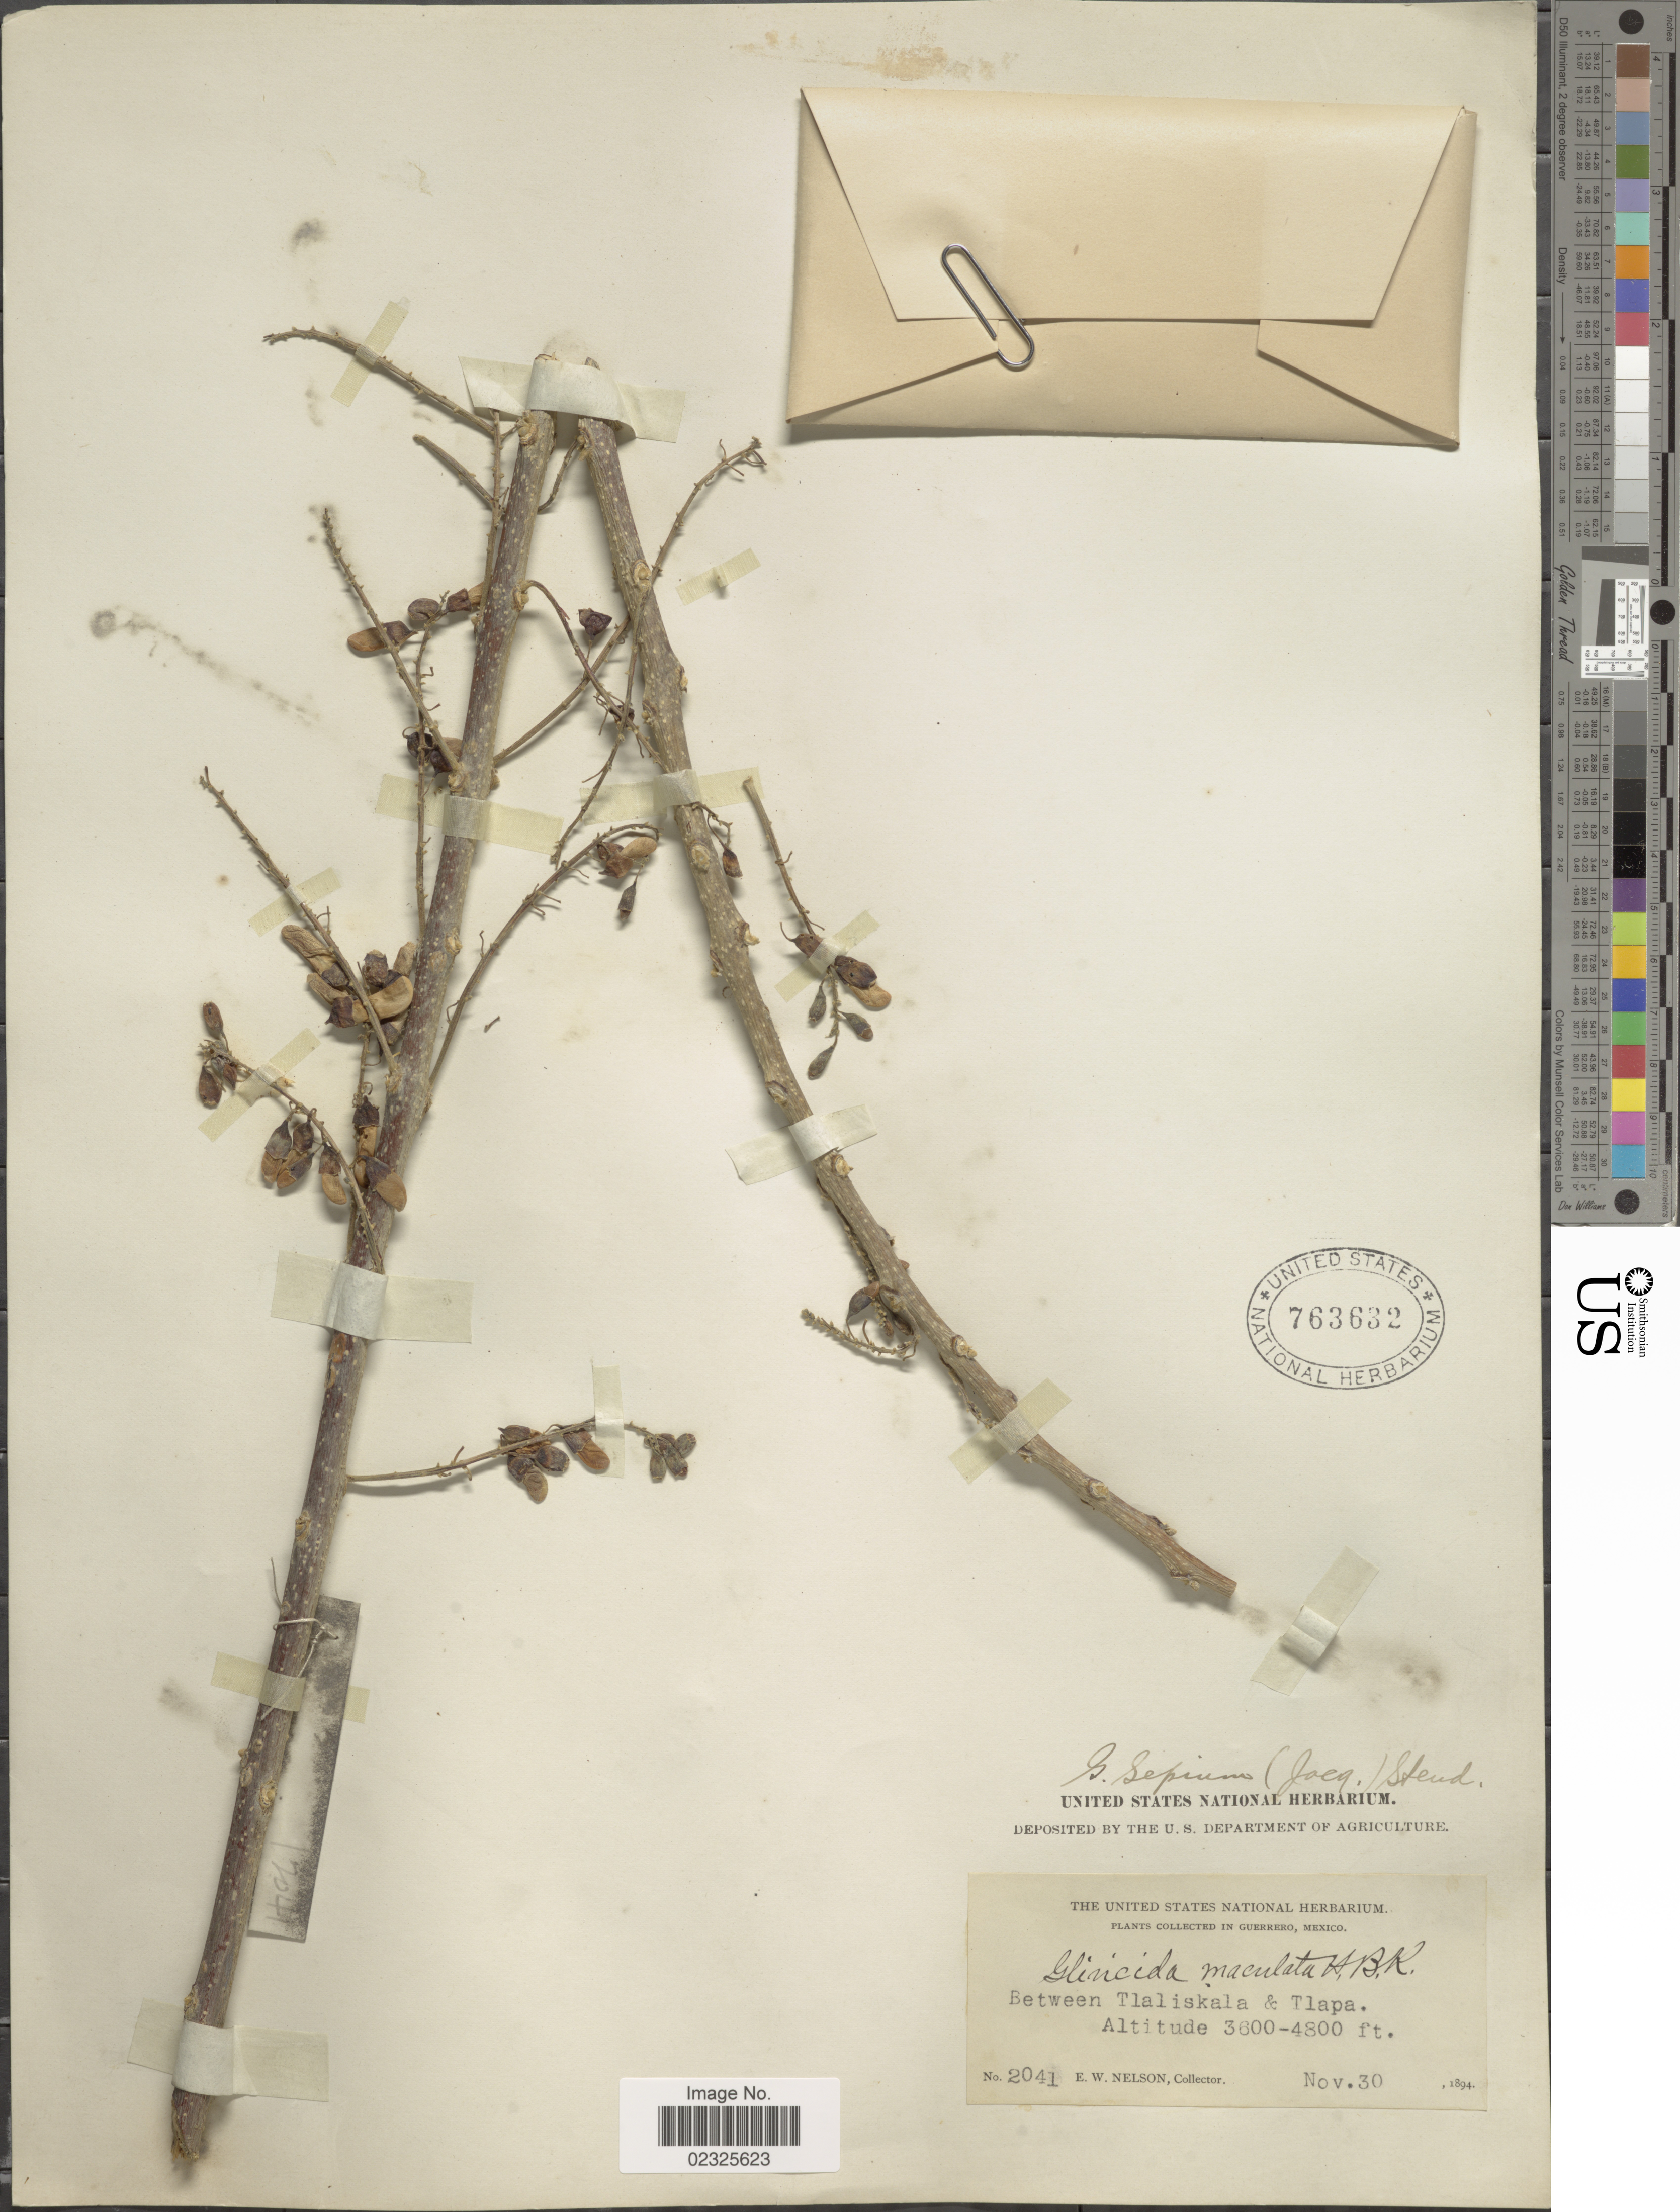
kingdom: Plantae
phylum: Tracheophyta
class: Magnoliopsida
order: Fabales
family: Fabaceae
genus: Gliricidia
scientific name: Gliricidia sepium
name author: (Jacq.) Kunth ex Walp.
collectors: E. W. Nelson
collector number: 2041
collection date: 1894-11-30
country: Mexico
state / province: Guerrero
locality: Between Tlaliskala & Tlapa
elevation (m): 1097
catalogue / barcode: US 763632